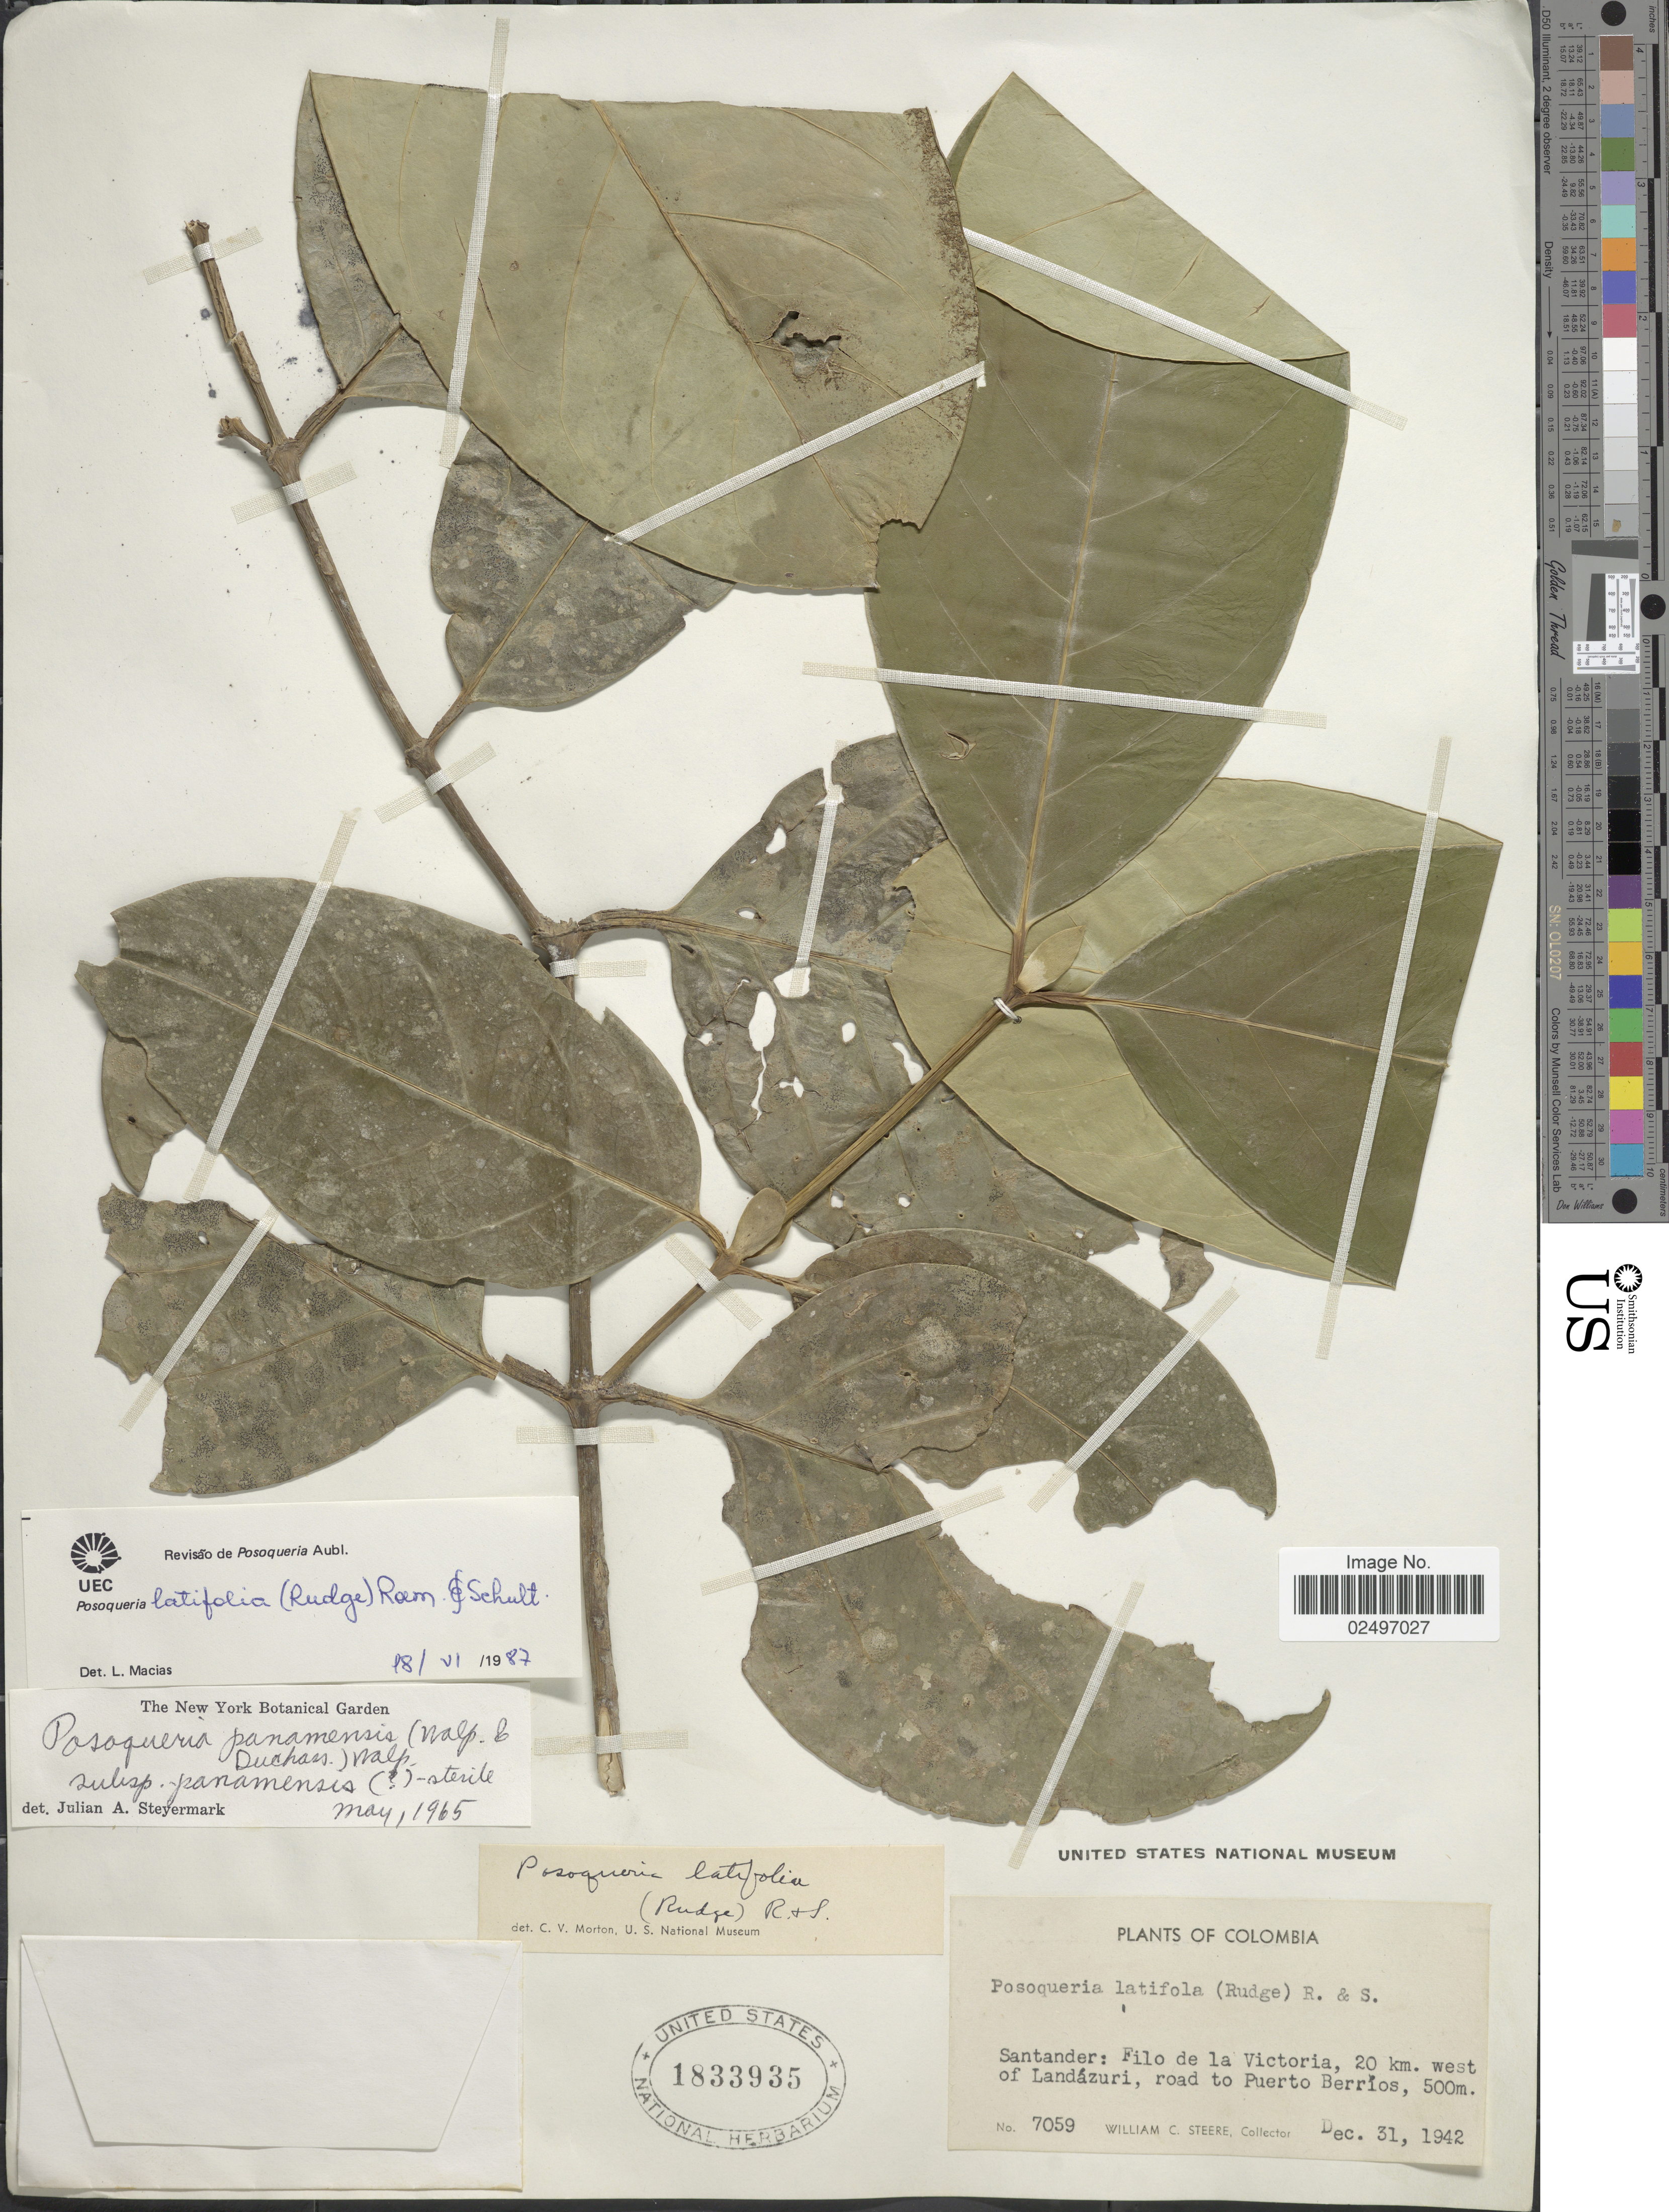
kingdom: Plantae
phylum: Tracheophyta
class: Magnoliopsida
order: Gentianales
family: Rubiaceae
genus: Posoqueria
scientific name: Posoqueria latifolia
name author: (Rudge) Roem. & Schult.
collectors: W. C. Steere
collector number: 7059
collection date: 1942-12-31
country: Colombia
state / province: Santander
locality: Filo de la Victoria, 20 km west of Landázuri, road to Puerto Berríos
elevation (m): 500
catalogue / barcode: US 1833935